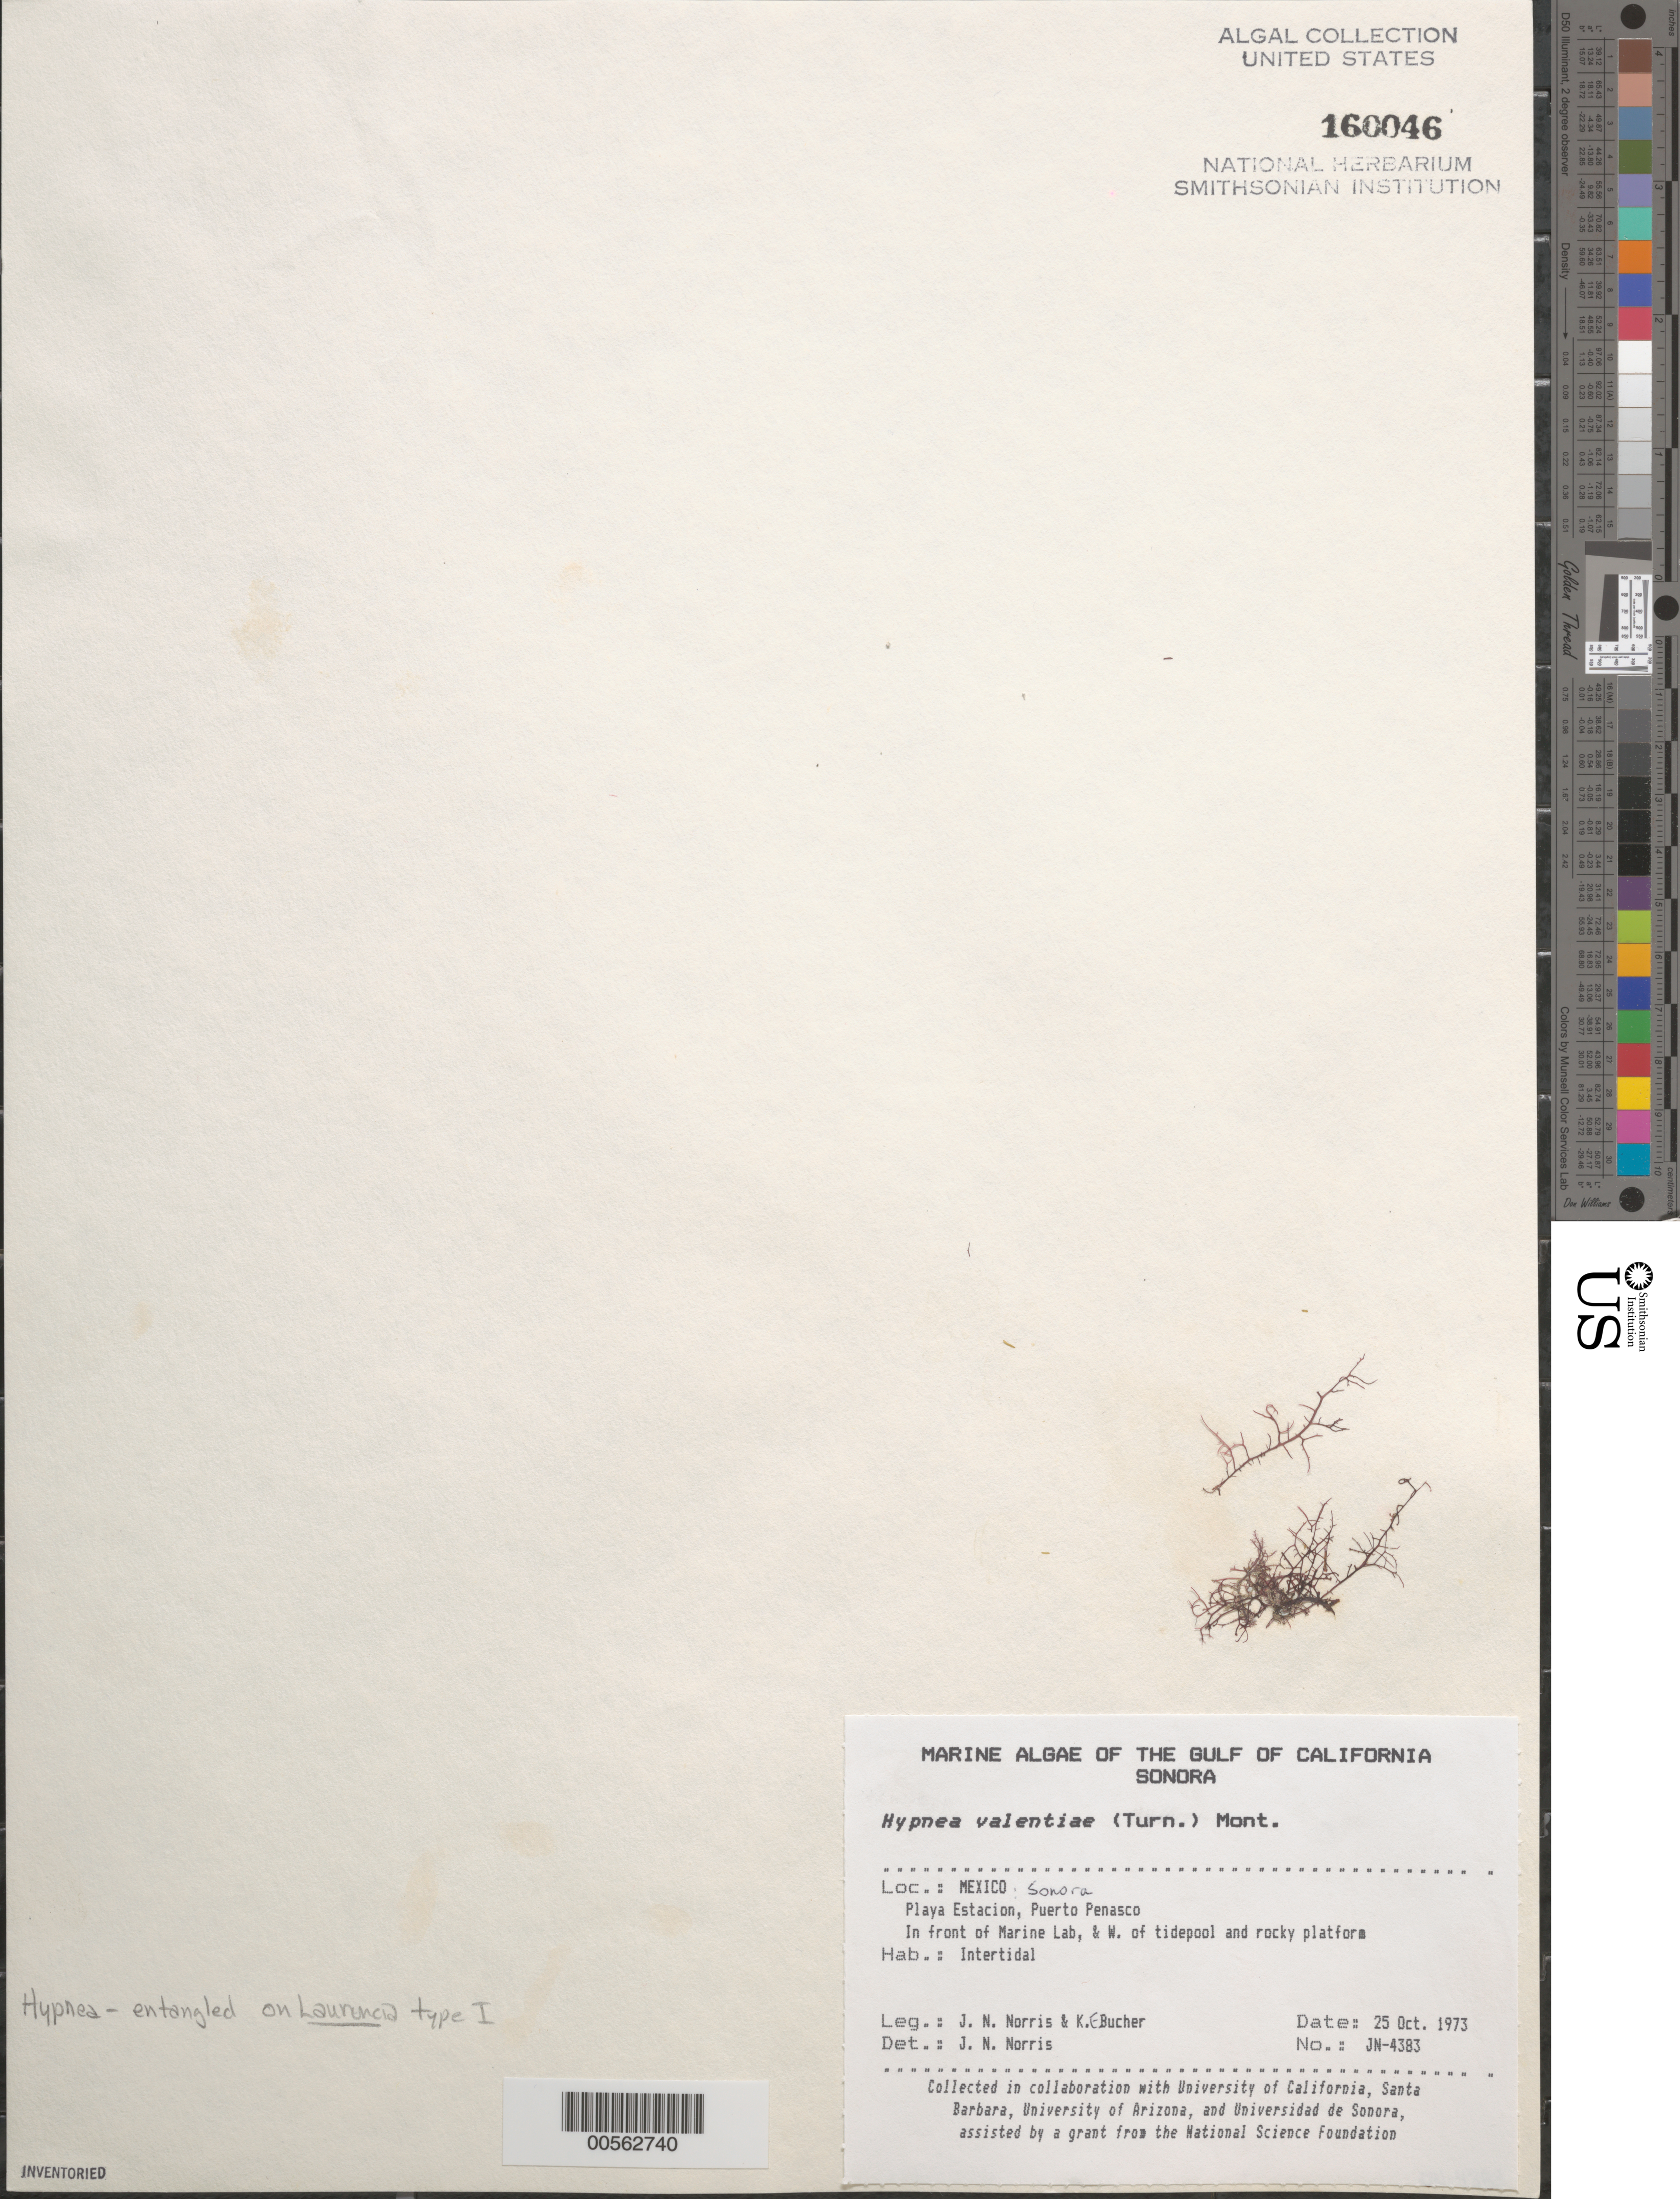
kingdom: Plantae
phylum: Rhodophyta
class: Florideophyceae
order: Gigartinales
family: Cystocloniaceae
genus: Hypnea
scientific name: Hypnea valentiae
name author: (Turner) Mont.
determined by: Norris, James N.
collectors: J. N. Norris & K. E. Bucher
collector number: JN-4383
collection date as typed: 25 Oct 1973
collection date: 1973-10-25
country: Mexico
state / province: Sonora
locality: Playa Estacion, Puerto Penasco, marine laboratory station shore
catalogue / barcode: US 160046